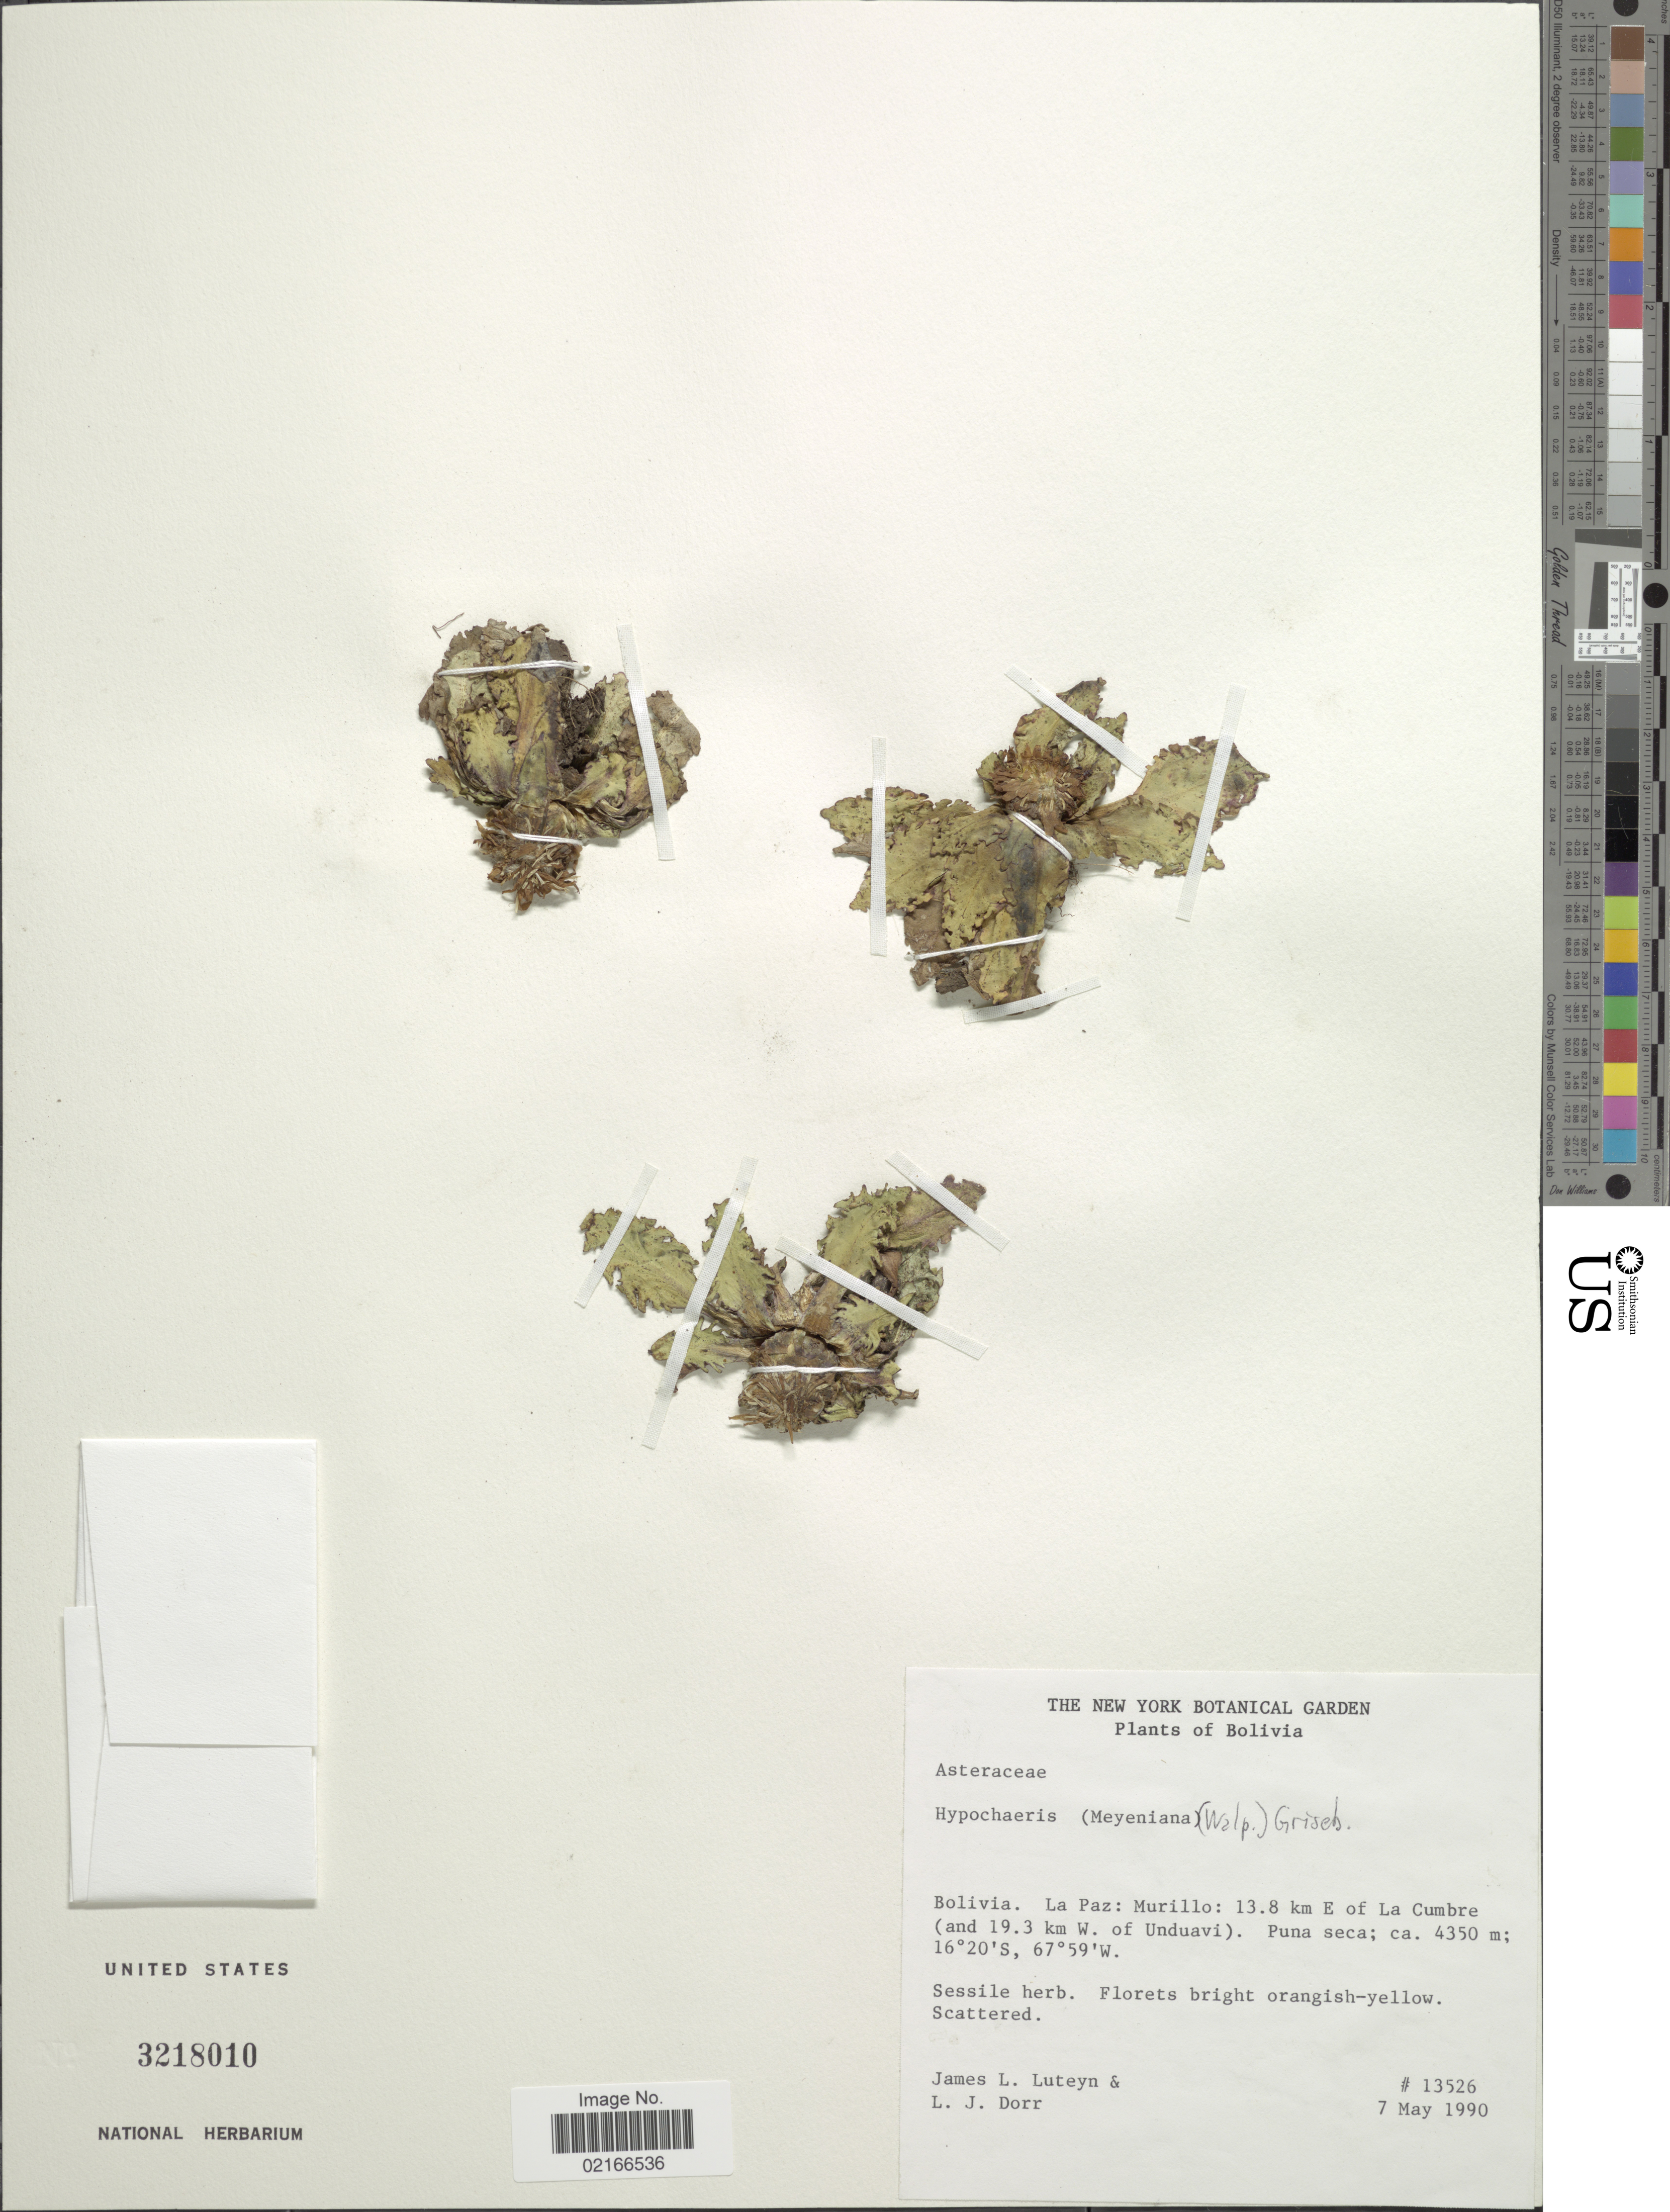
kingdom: Plantae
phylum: Tracheophyta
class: Magnoliopsida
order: Asterales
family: Asteraceae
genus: Hypochaeris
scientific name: Hypochaeris meyeniana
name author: (Walp.) Benth. & Hook. f. ex Griseb.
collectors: J. L. Luteyn & L. J. Dorr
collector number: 13526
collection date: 1990-05-07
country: Bolivia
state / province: La Paz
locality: Murillo: 13.8 km E of La Cumbre (and 19.3 km W. of Unduavi). Puna Seca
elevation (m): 4350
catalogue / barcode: US 3218010